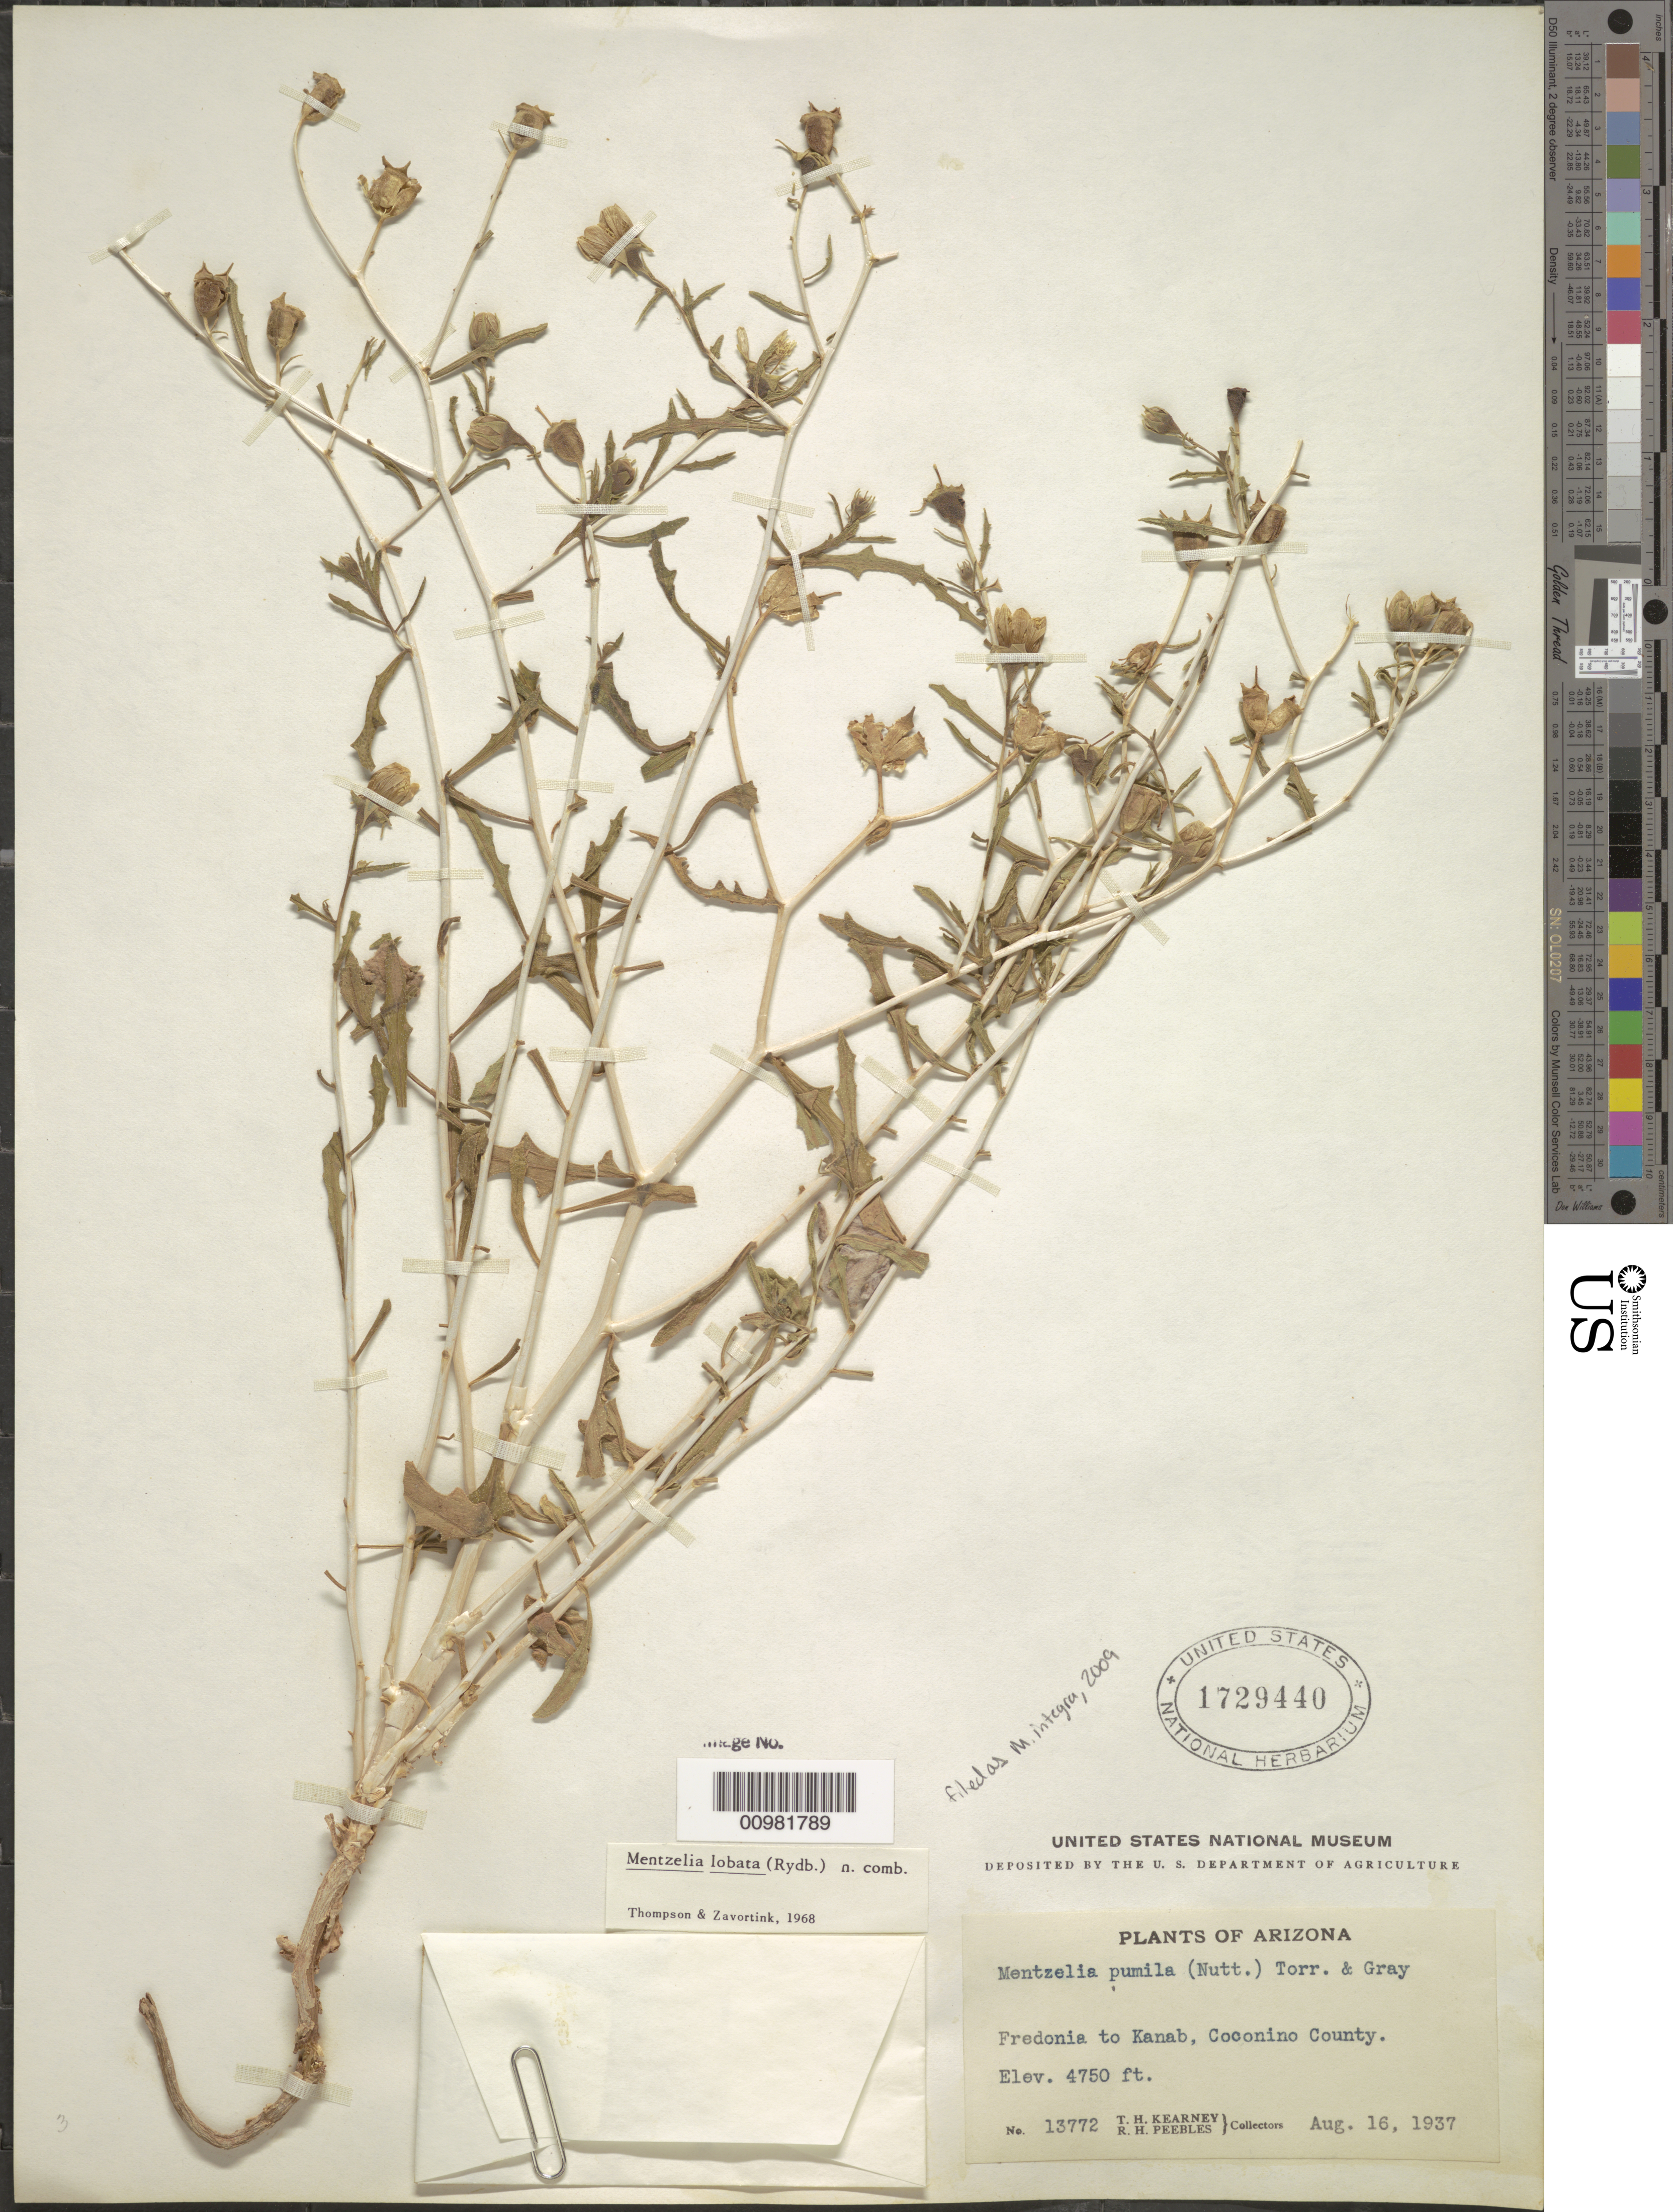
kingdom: Plantae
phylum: Tracheophyta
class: Magnoliopsida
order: Cornales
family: Loasaceae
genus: Mentzelia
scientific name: Mentzelia integra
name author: (M.E. Jones) Tidestr.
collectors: T. H. Kearney & R. H. Peebles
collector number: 13772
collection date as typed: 16 Aug 1937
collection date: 1937-08-16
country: United States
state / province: Arizona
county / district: Coconino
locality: Fredonia to Kanab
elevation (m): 4750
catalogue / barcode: US 1729440